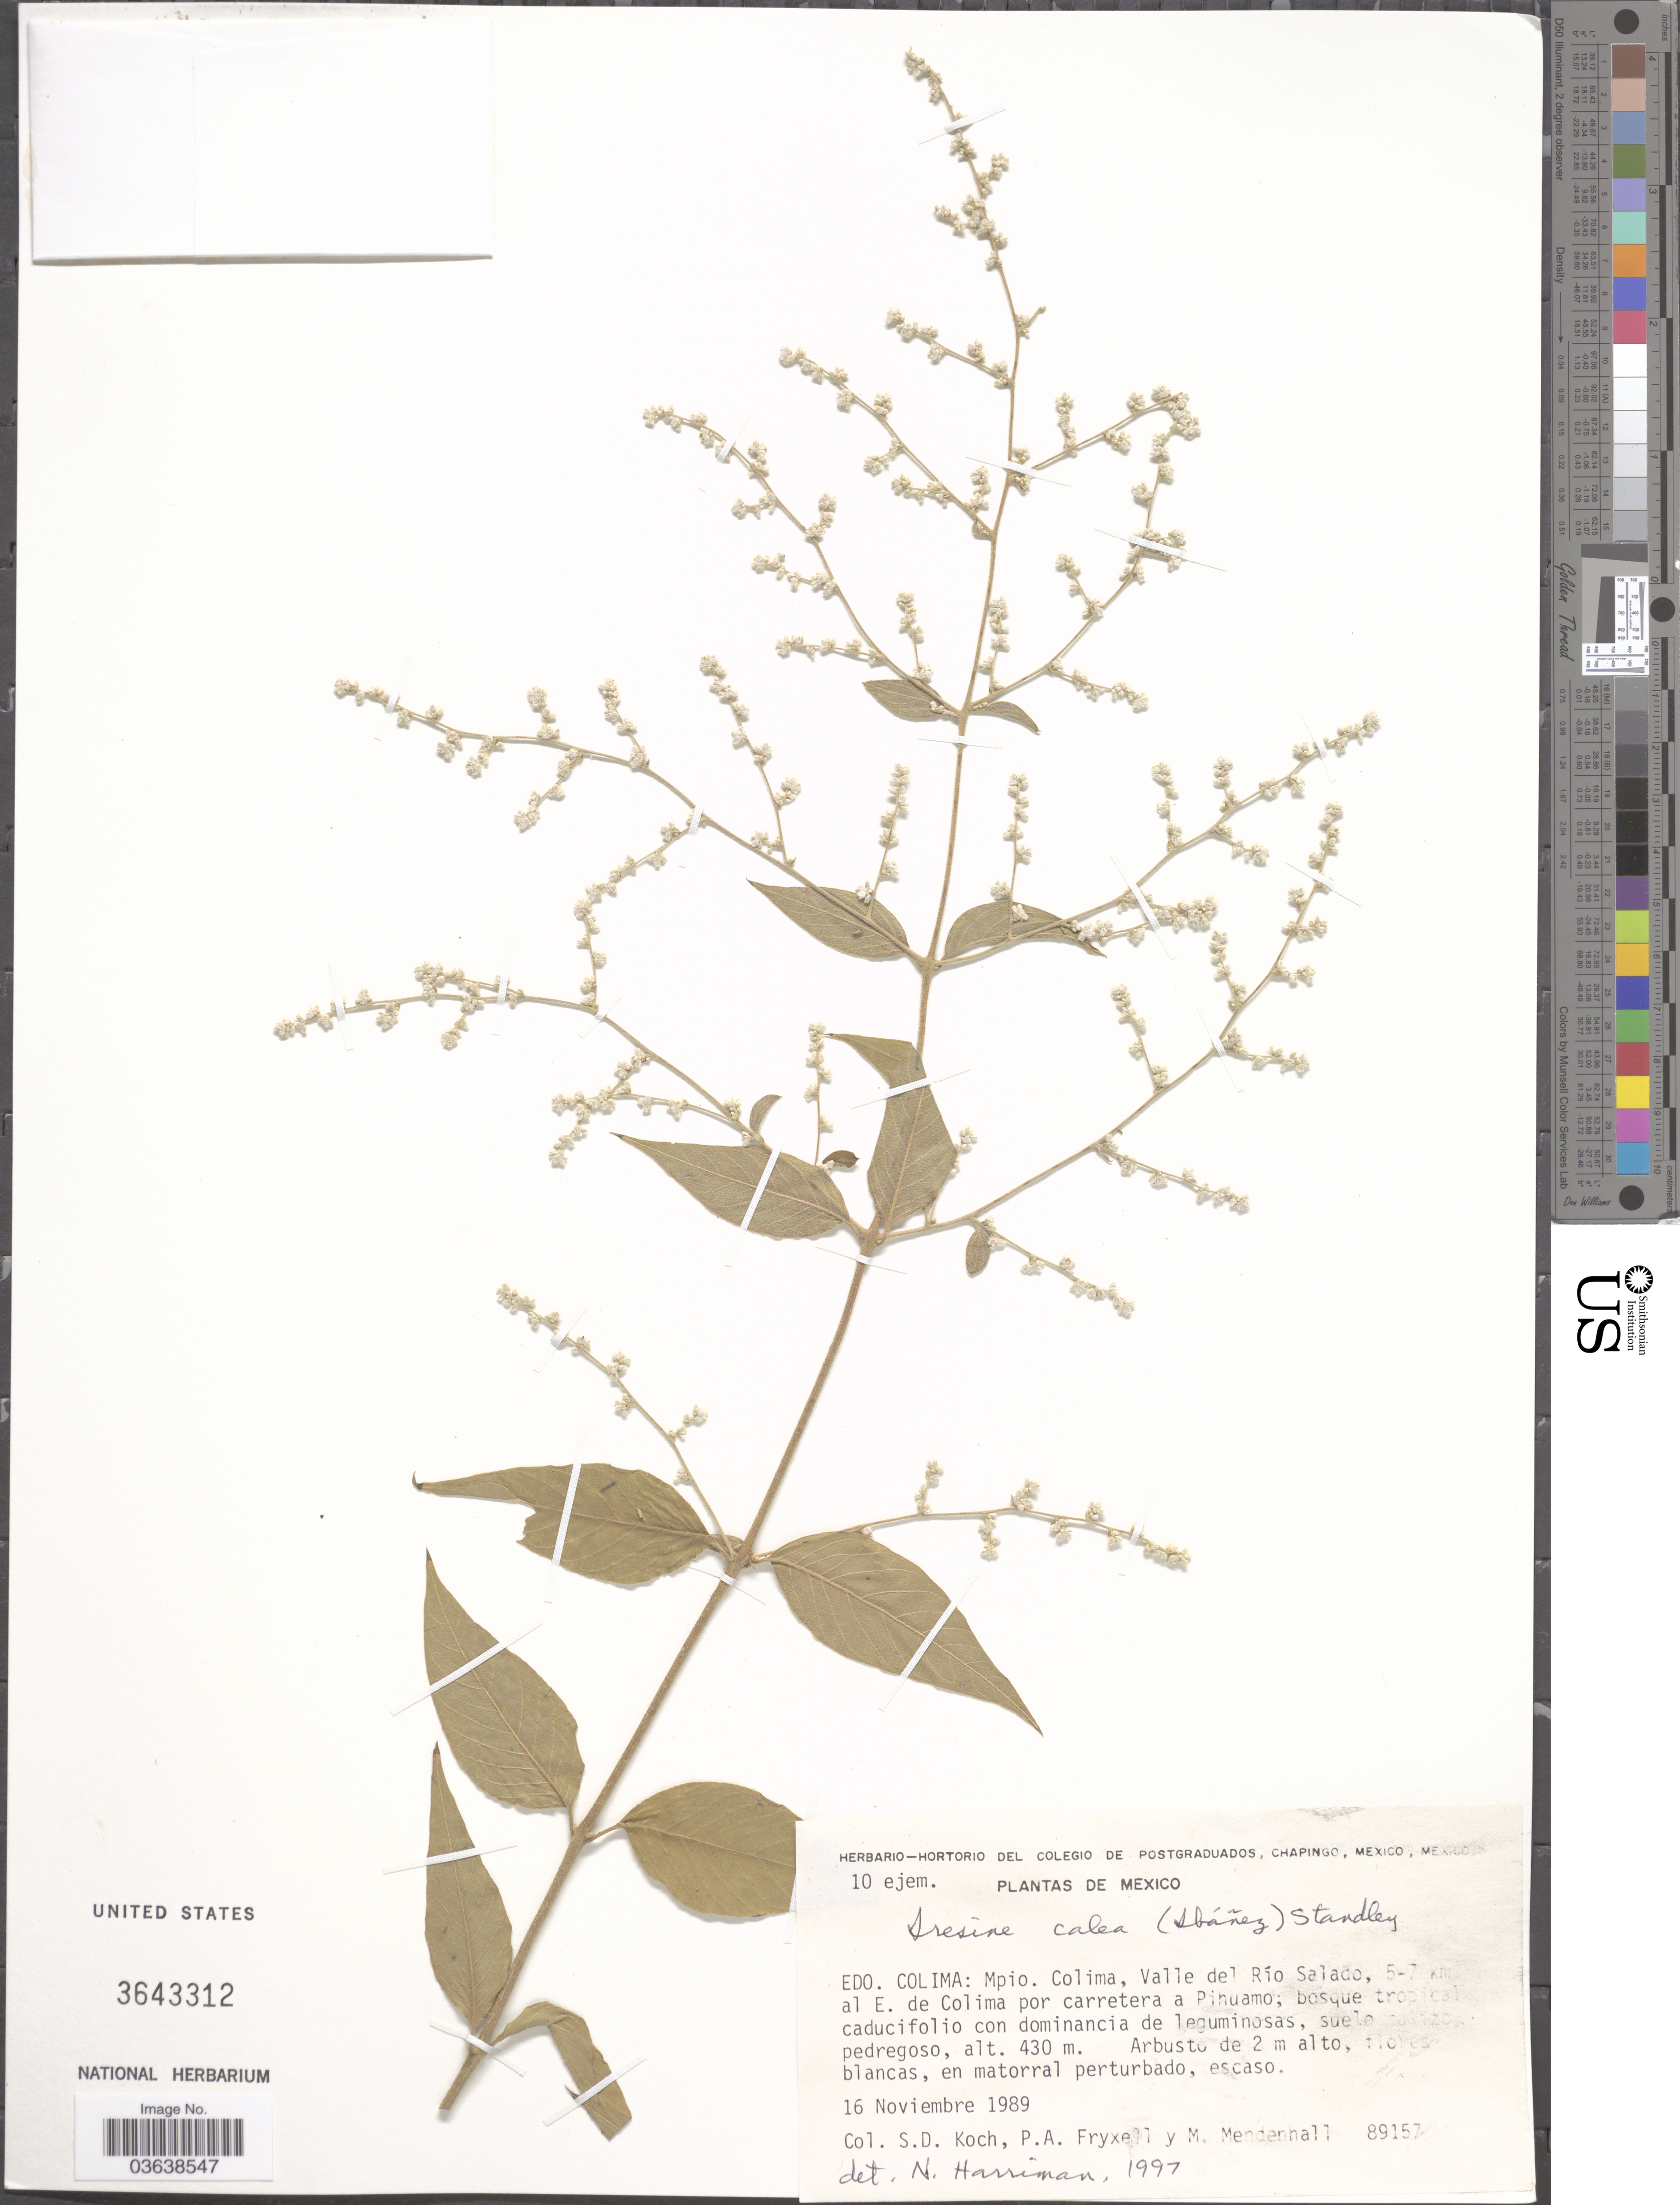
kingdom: Plantae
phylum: Tracheophyta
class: Magnoliopsida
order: Caryophyllales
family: Amaranthaceae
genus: Iresine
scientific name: Iresine calea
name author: (Ibáñez) Standl.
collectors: S. Koch, P. A. Fryxell & M. Mendenhall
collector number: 89157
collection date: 1989-11-16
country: Mexico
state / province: Colima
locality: Mpio. Colima, Valle del Río Salado, 5-7 km al E. de Colima por carretera a Pihuamo.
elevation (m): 430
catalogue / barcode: US 3643312